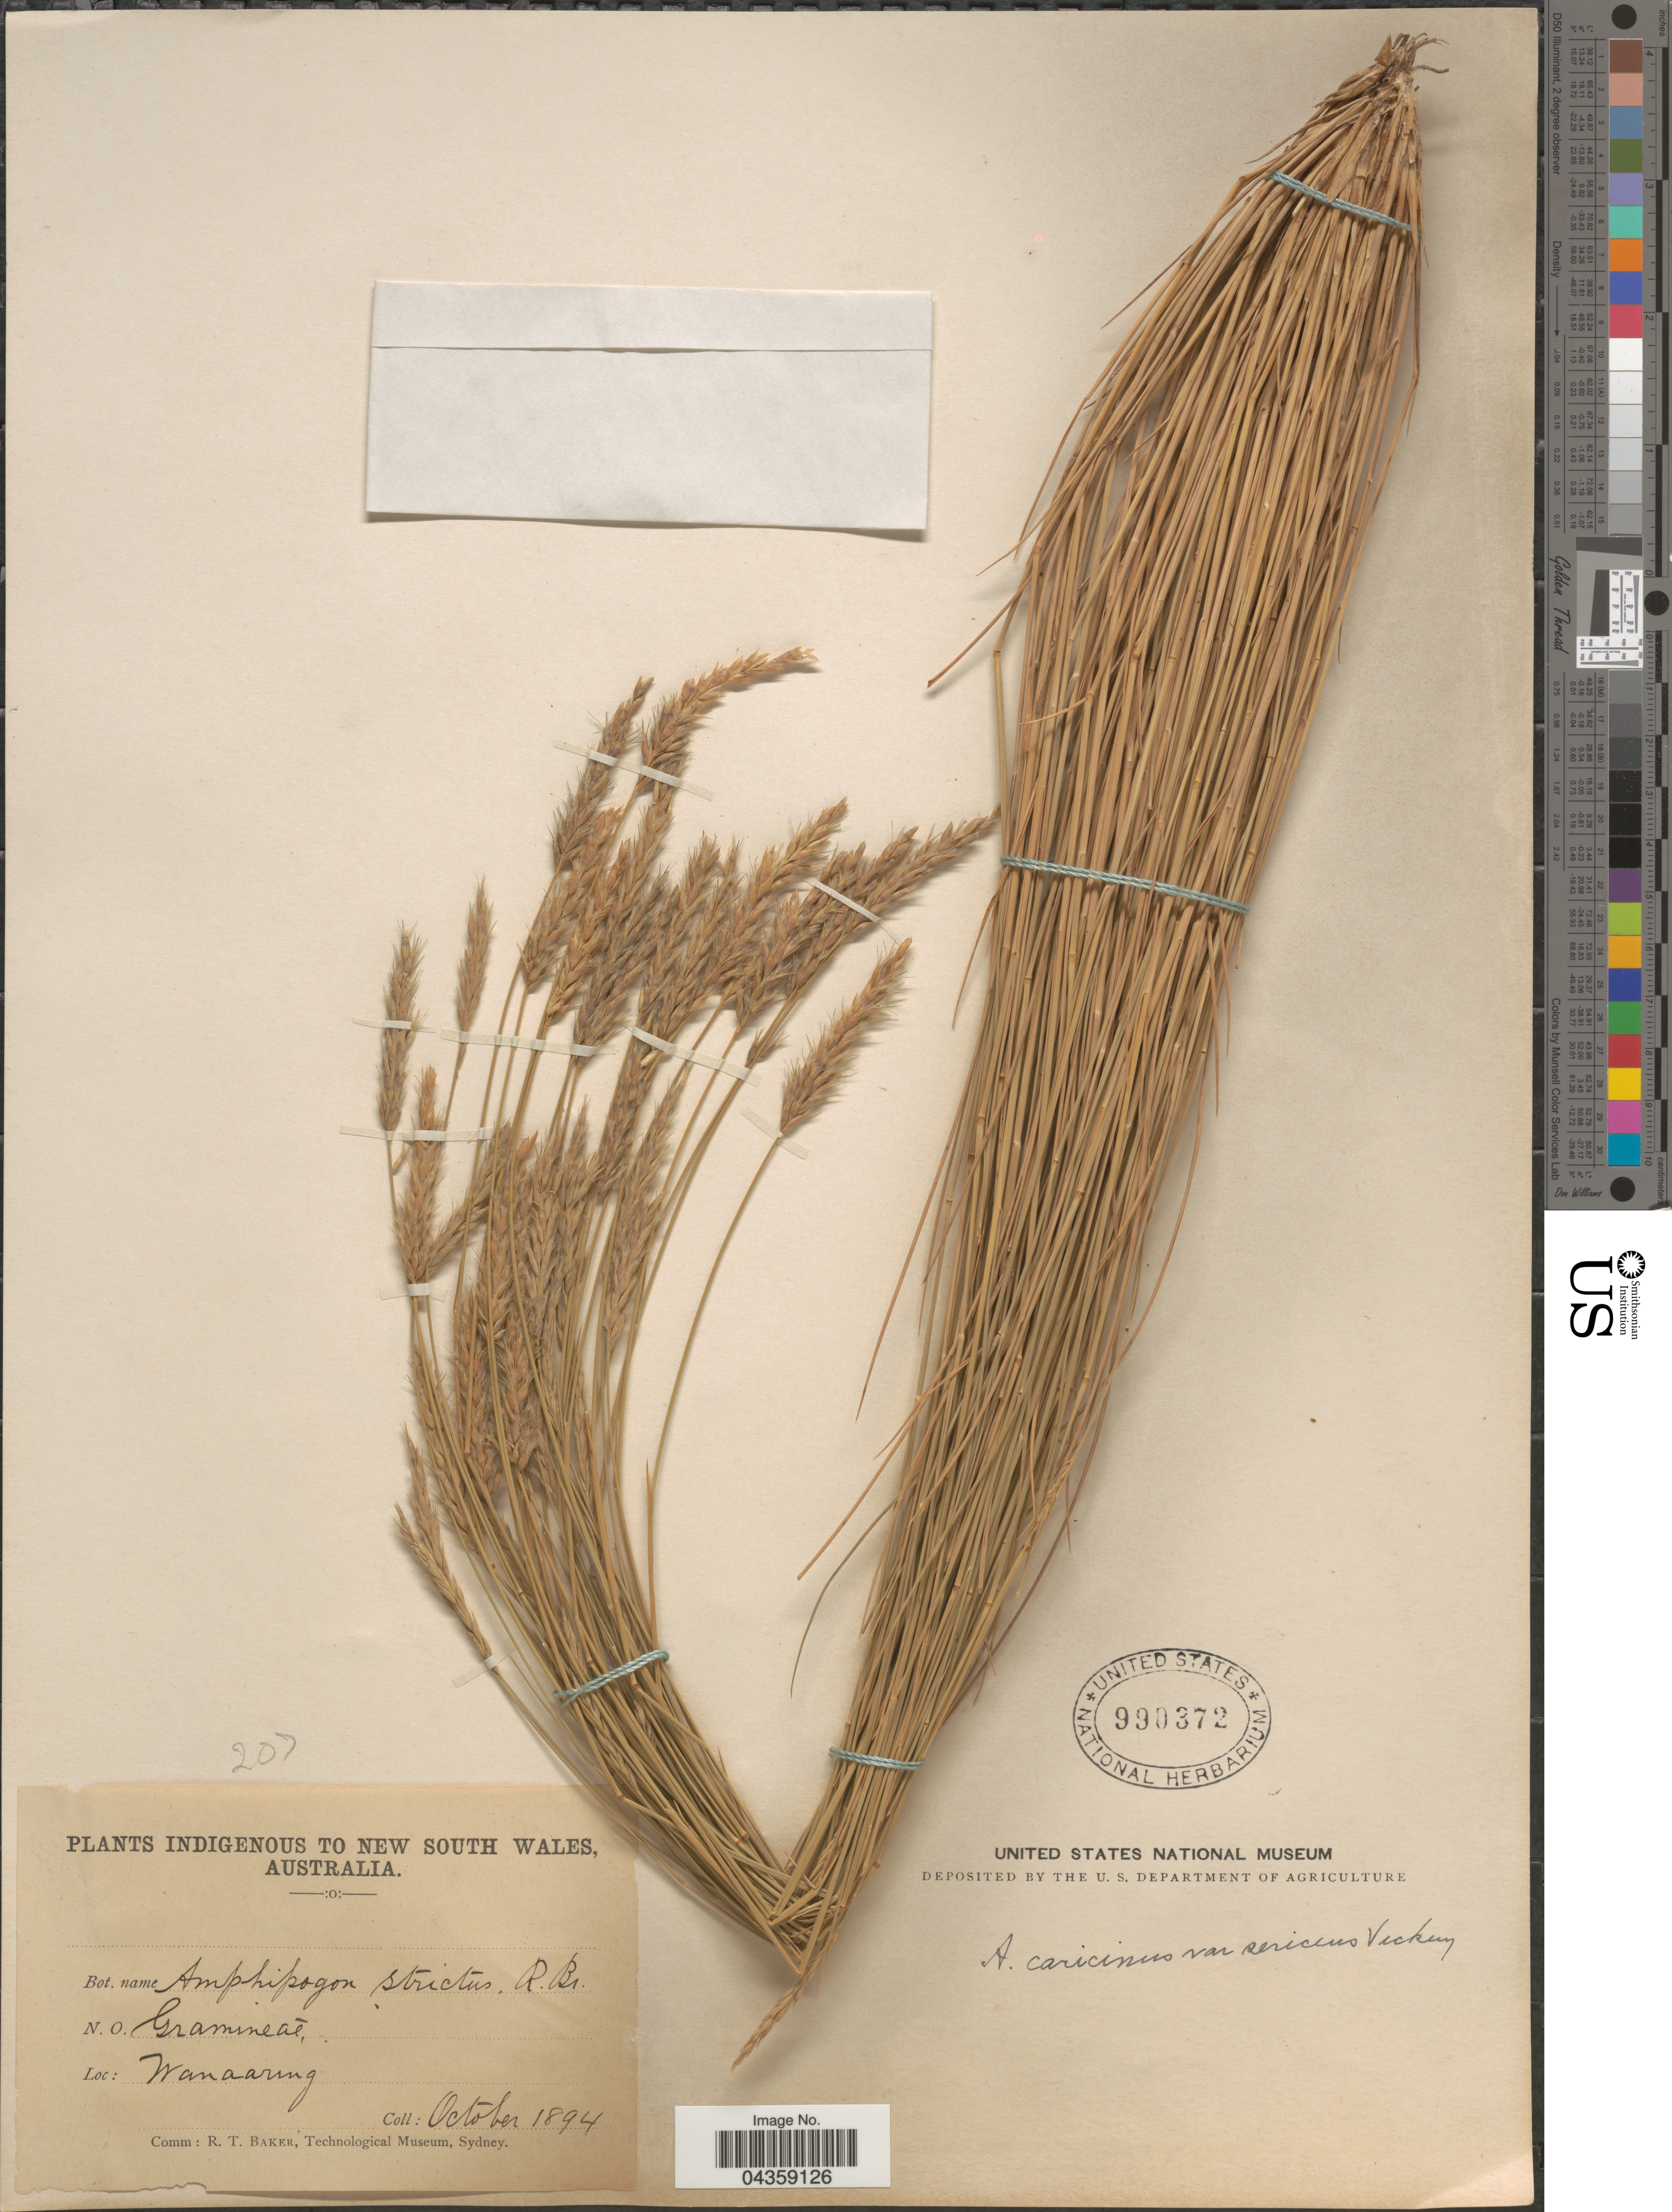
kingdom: Plantae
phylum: Tracheophyta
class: Liliopsida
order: Poales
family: Poaceae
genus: Amphipogon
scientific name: Amphipogon caricinus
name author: F. Muell.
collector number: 207?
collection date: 1894-10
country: Australia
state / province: New South Wales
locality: Indigenous to New South Wales. Wanaaring.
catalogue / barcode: US 990372